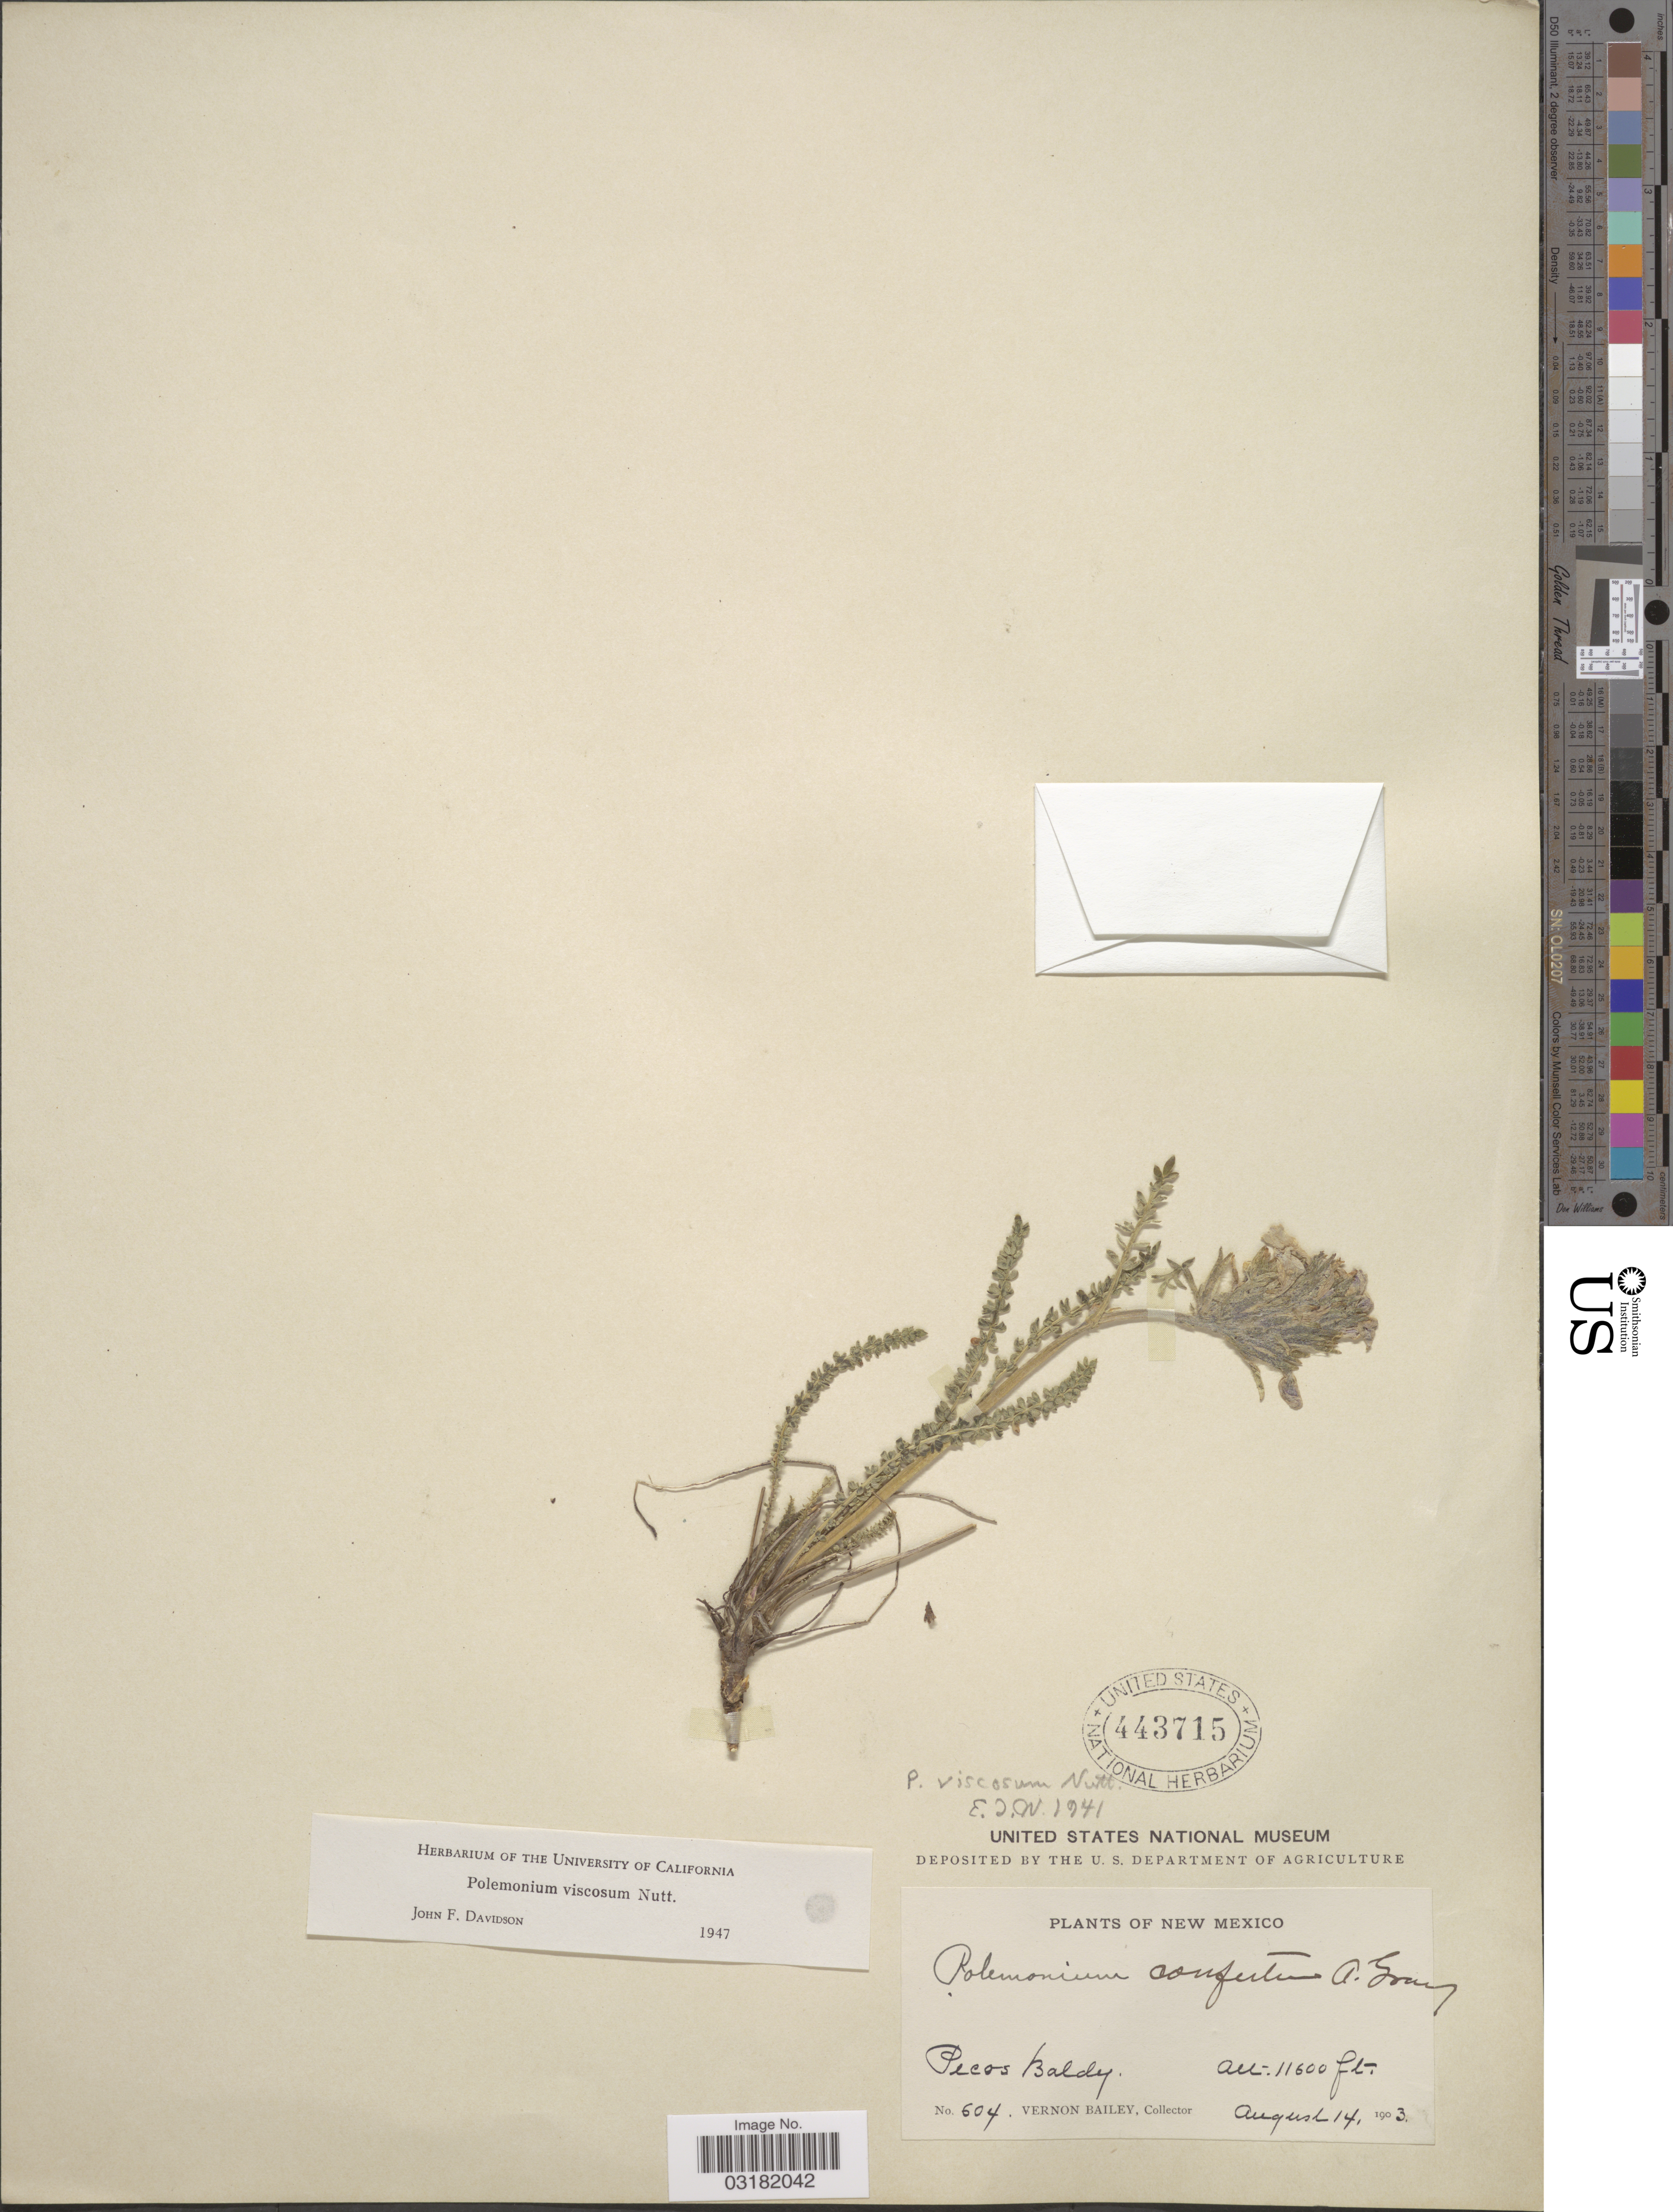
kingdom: Plantae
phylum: Tracheophyta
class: Magnoliopsida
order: Ericales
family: Polemoniaceae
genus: Polemonium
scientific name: Polemonium viscosum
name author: Nutt.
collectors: V. O. Bailey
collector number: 604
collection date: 1903-08-14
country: United States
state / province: New Mexico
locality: Pecos Baldy.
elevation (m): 3536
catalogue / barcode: US 443715